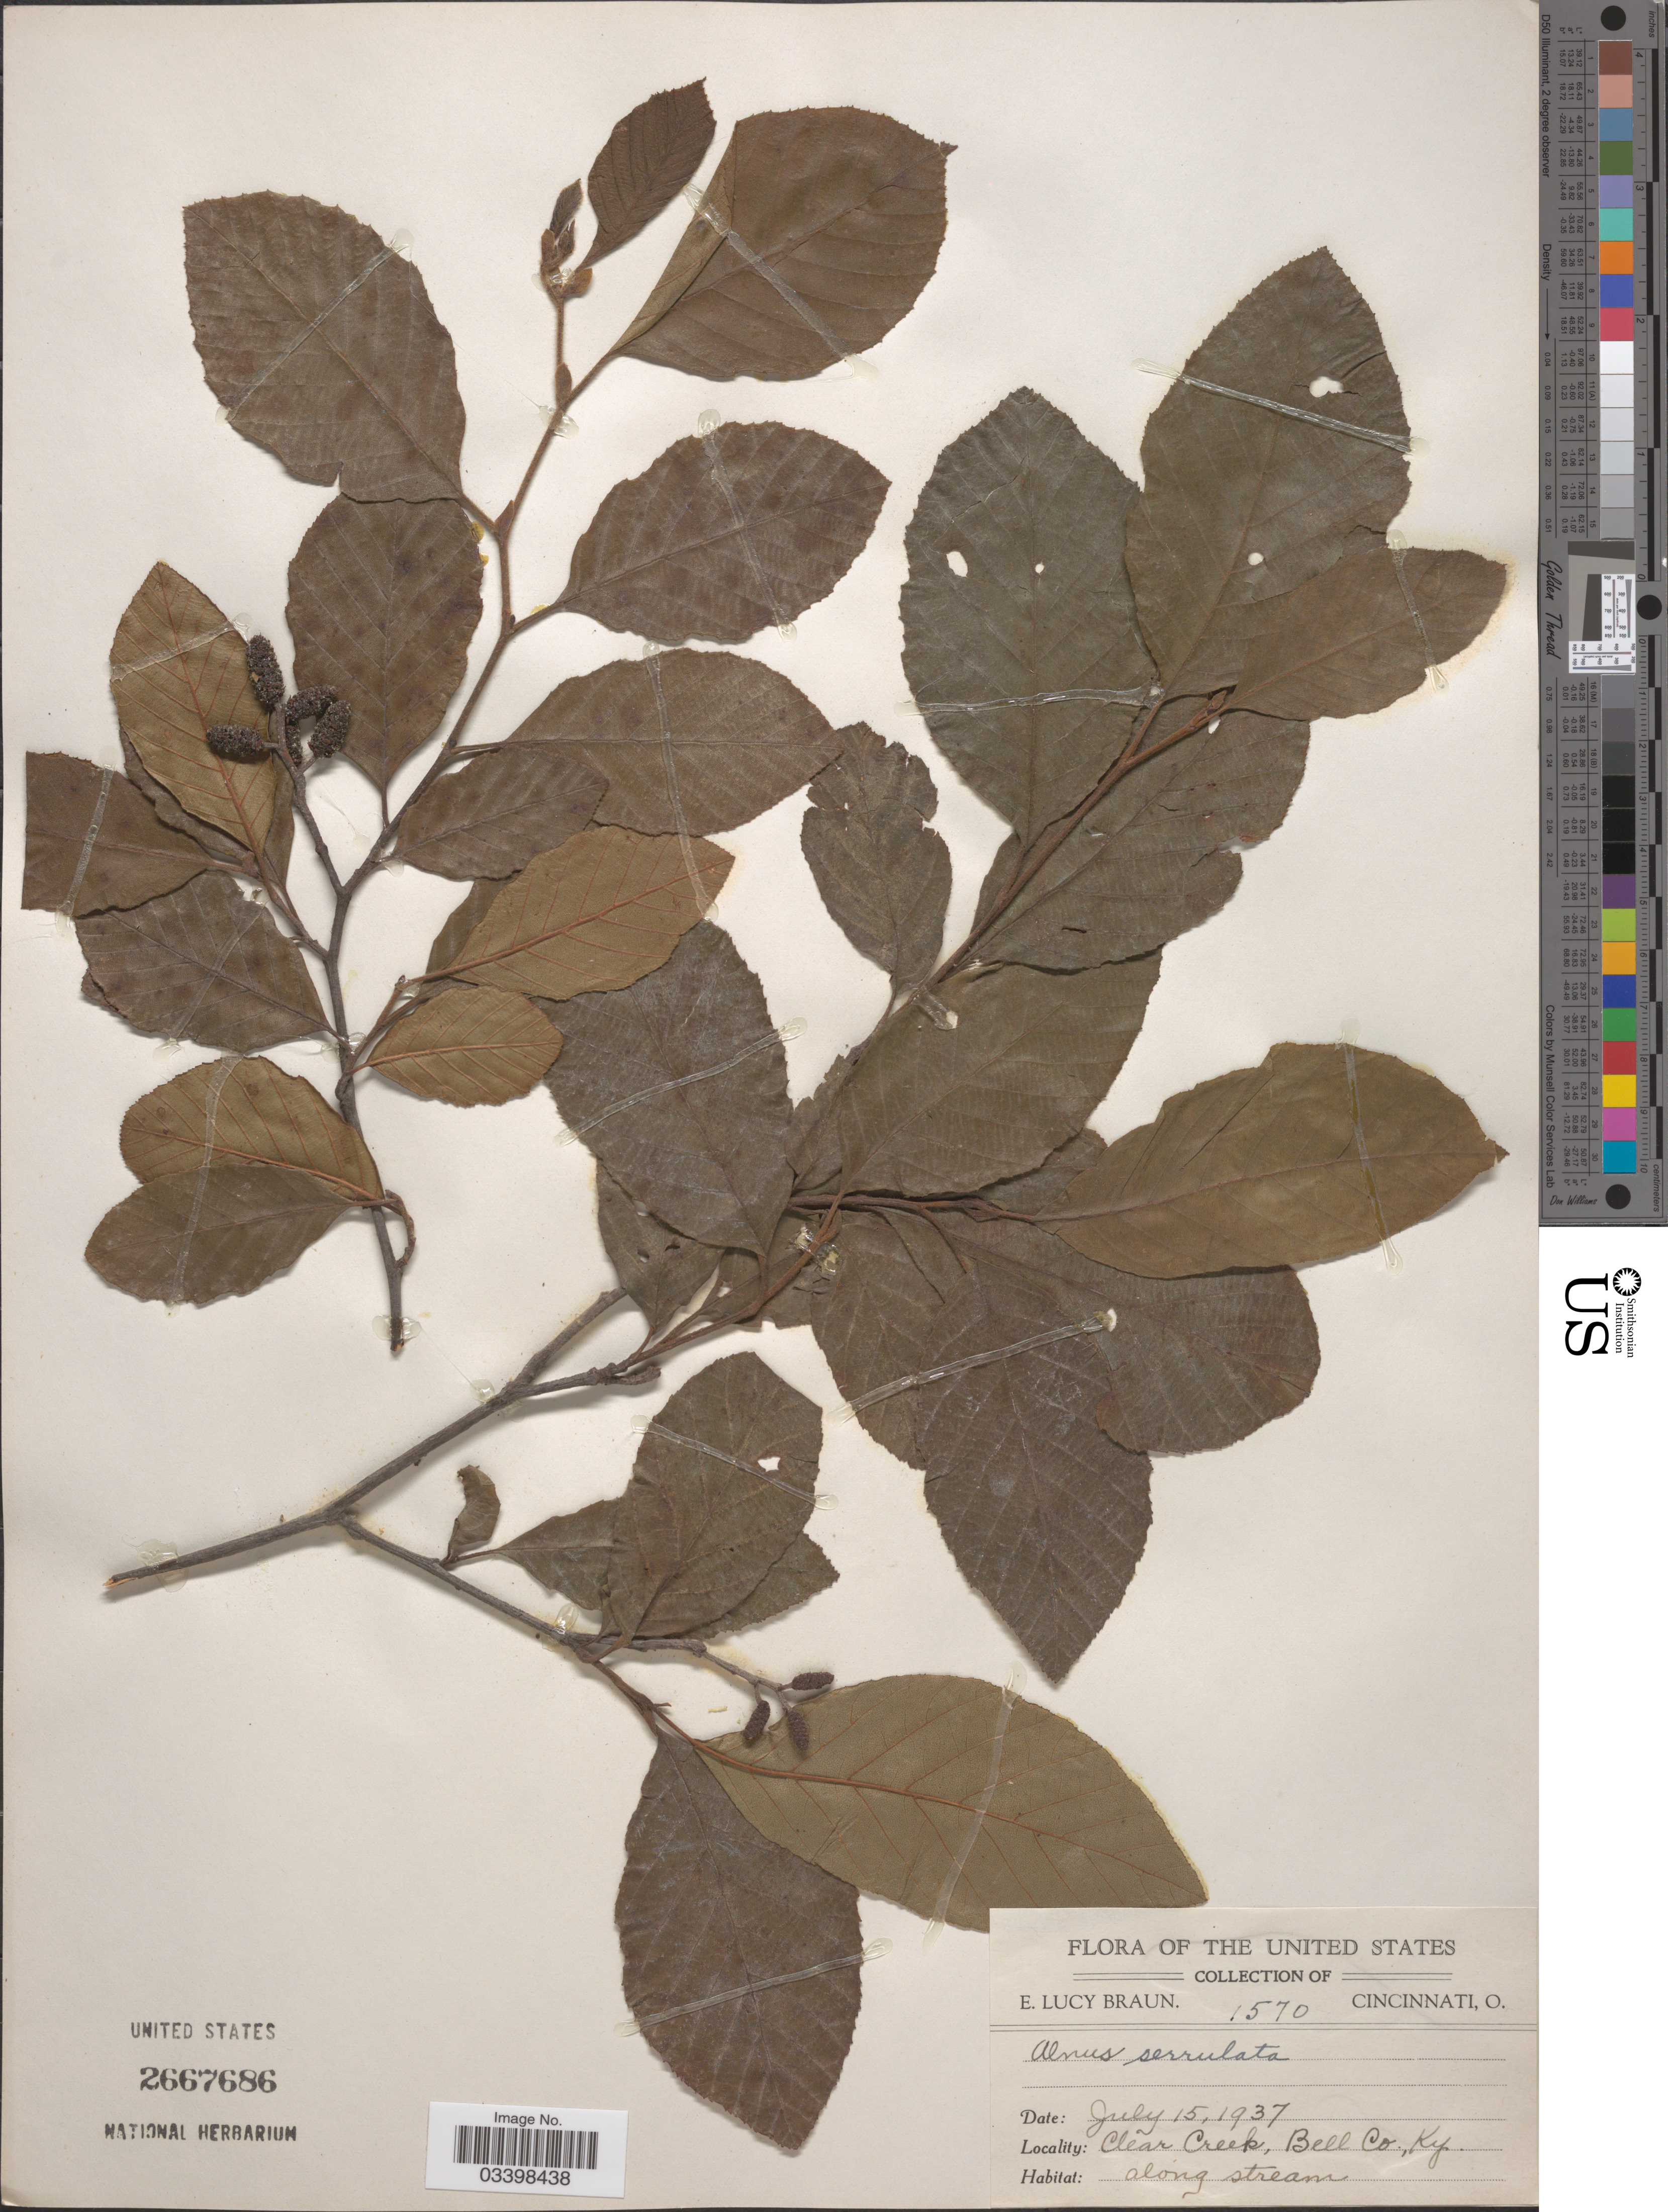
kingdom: Plantae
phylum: Tracheophyta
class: Magnoliopsida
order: Fagales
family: Betulaceae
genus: Alnus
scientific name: Alnus serrulata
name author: (Aiton) Willd.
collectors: E. L. Braun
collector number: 1570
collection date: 1937-07-15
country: United States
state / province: Kentucky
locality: Clear Creek, Bell Co.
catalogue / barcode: US 2667686